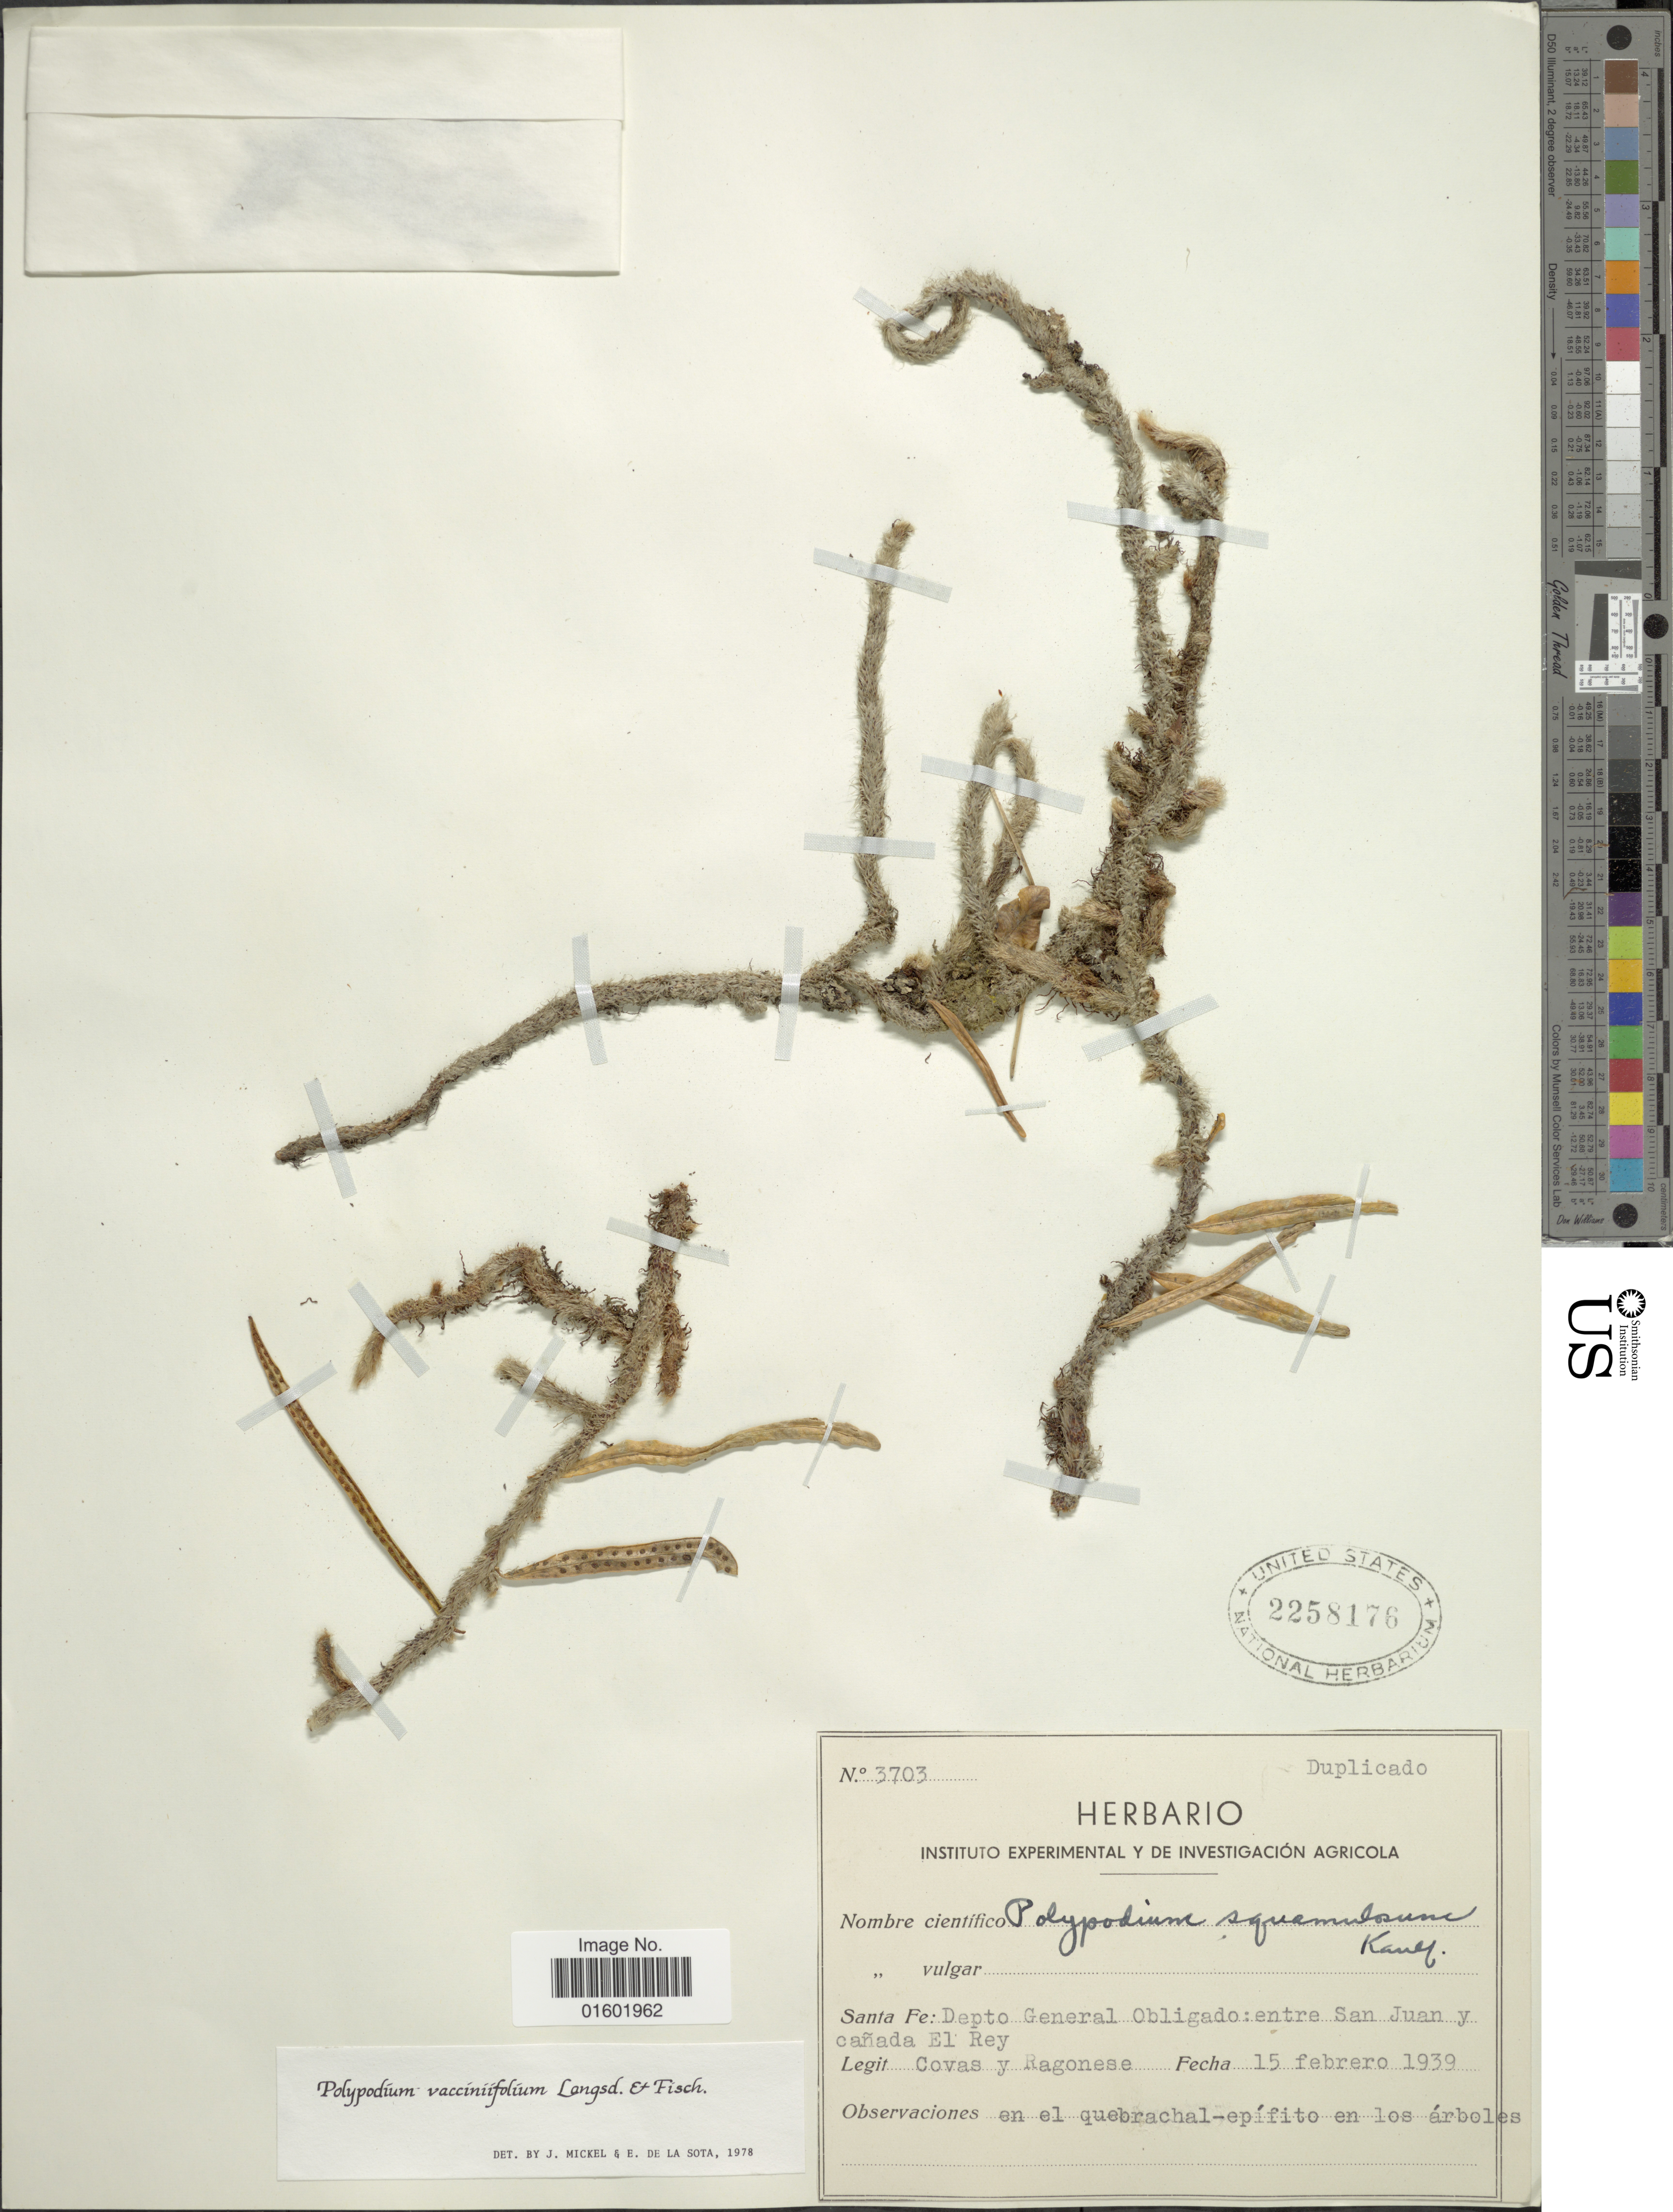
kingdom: Plantae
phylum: Tracheophyta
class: Polypodiopsida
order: Polypodiales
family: Polypodiaceae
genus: Microgramma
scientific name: Microgramma vaccinifolia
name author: (Langsd. & Fisch.) Copel.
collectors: -. Covas & Ragonese, --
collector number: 3703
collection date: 1939-02-15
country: Argentina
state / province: Santa Fe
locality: Depto General Obligado: entre San Juan y cañada, El Rey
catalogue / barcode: US 2258176